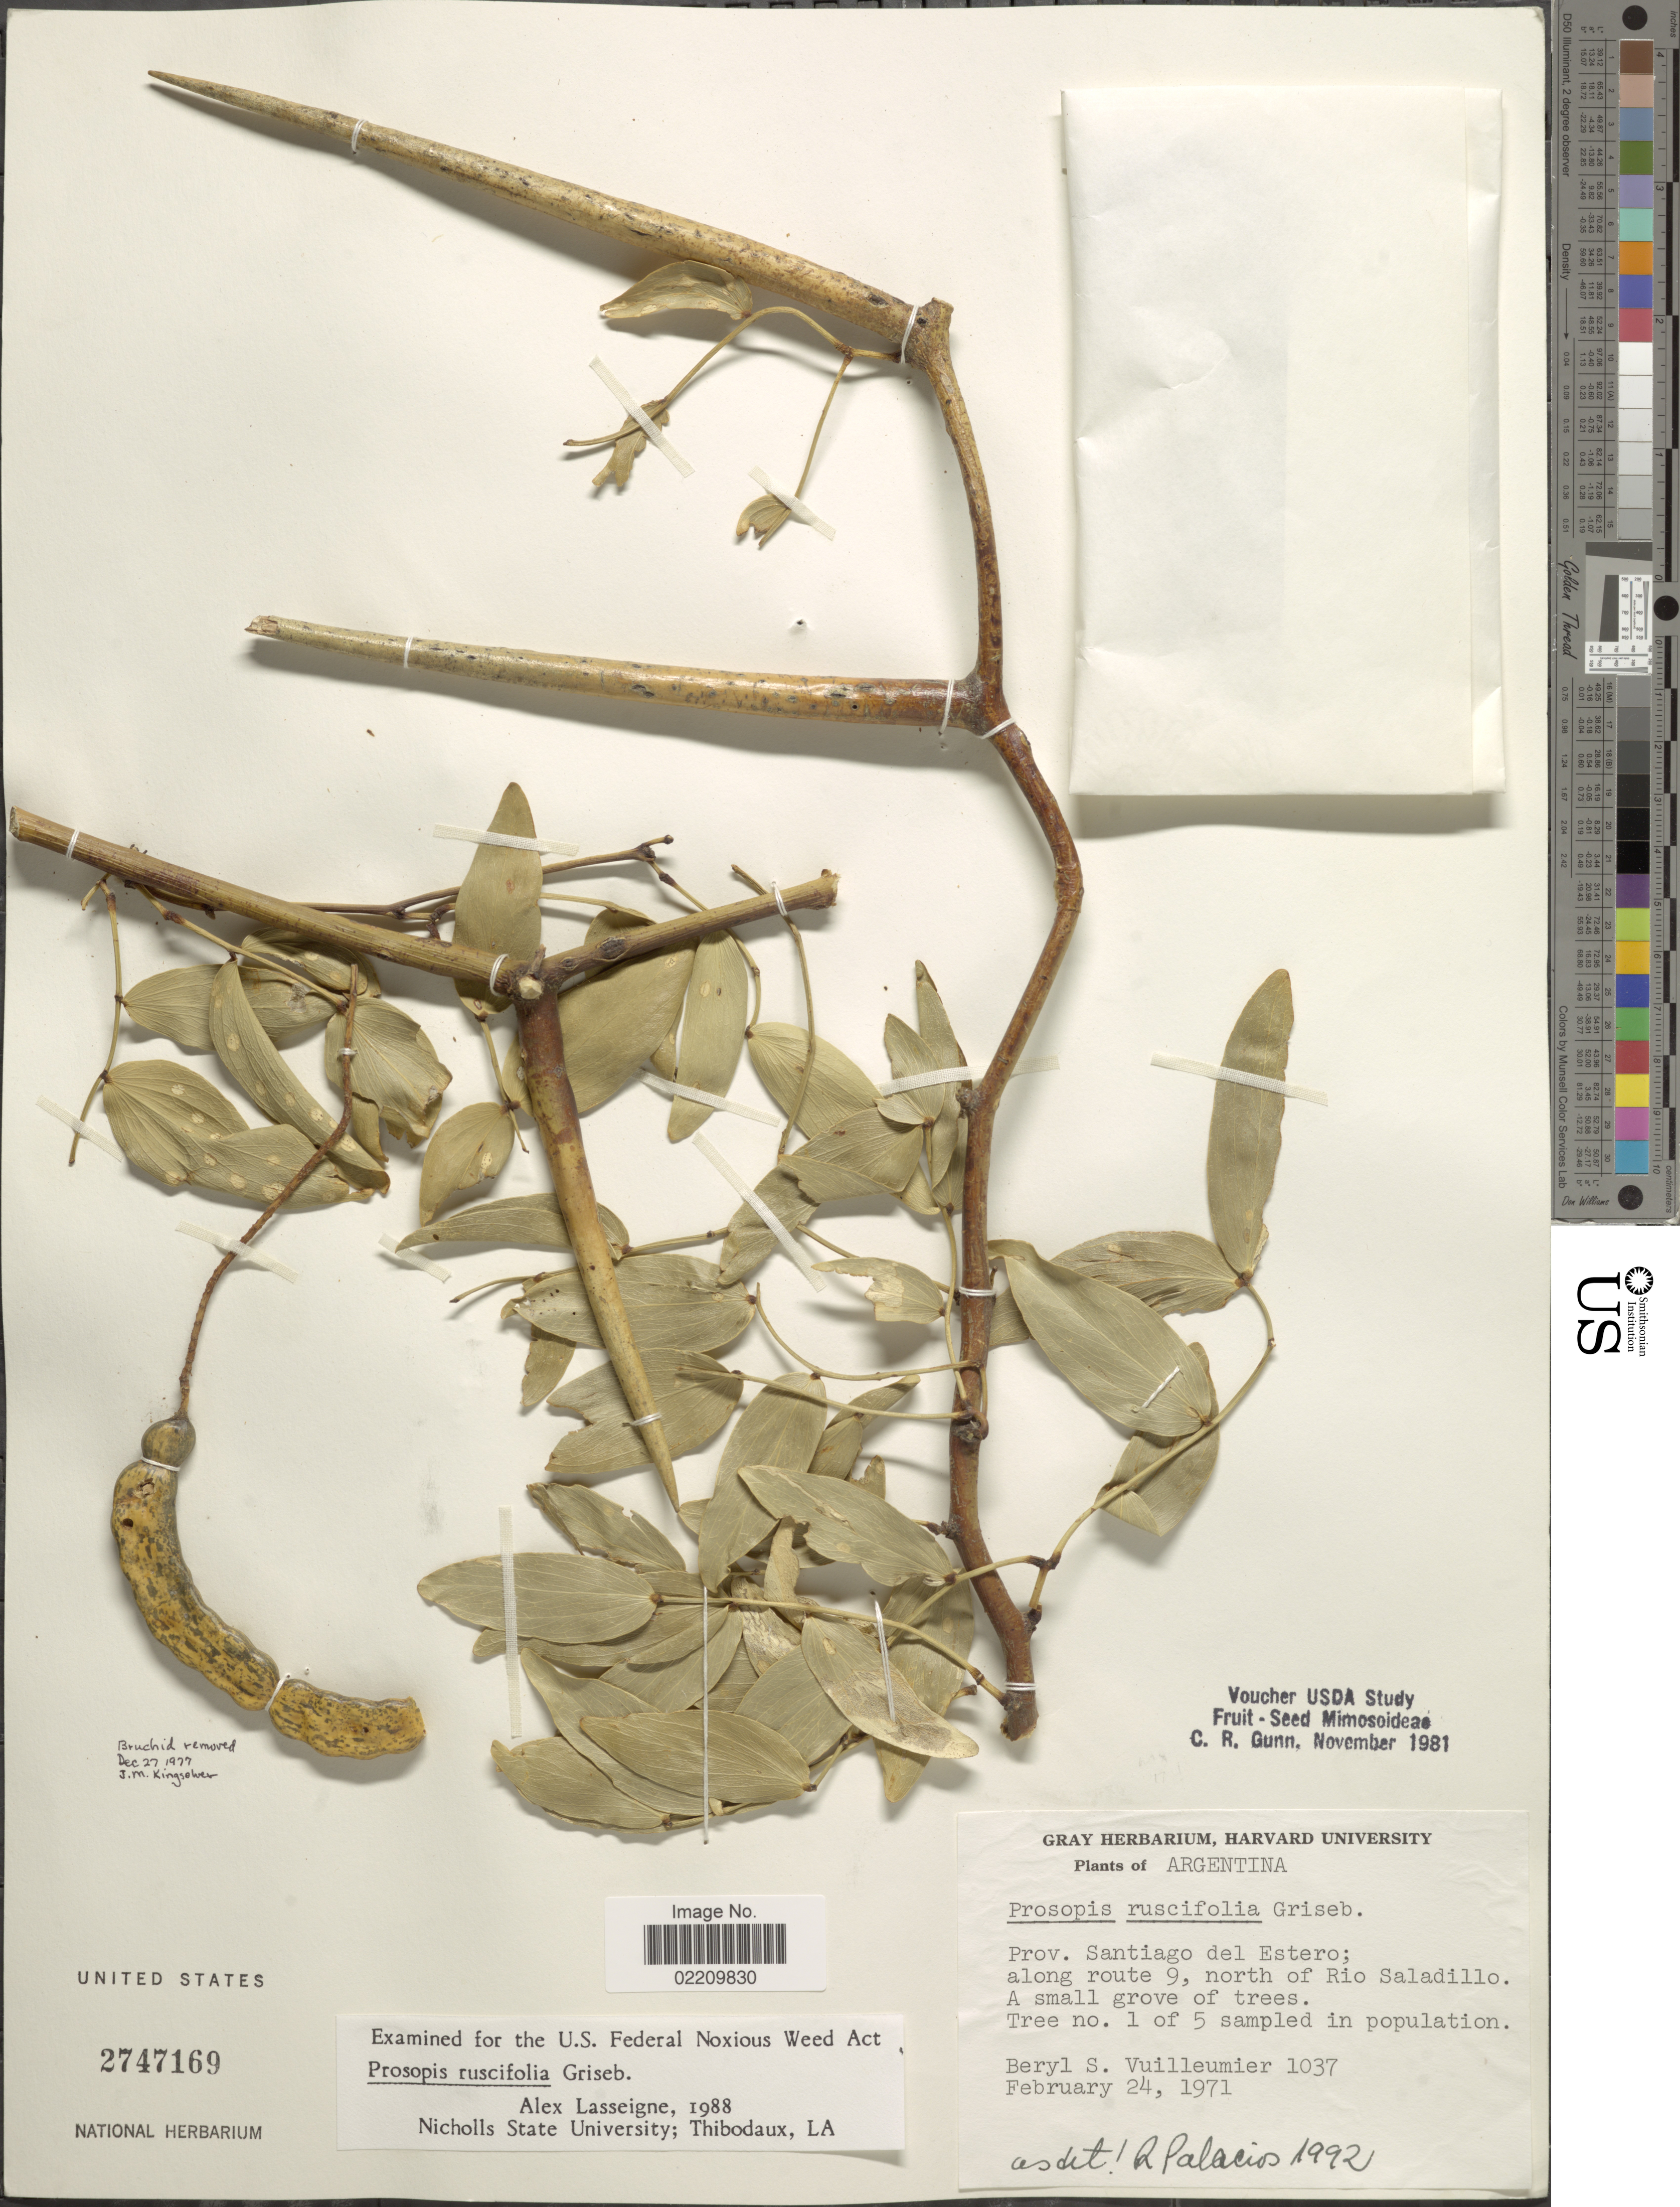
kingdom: Plantae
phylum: Tracheophyta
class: Magnoliopsida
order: Fabales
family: Fabaceae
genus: Neltuma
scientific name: Neltuma ruscifolia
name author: (Griseb.) C. E. Hughes & G.P. Lewis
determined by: Strong, Mark T., (BOT), Smithsonian Institution - National Museum of Natural History (UNITED STATES)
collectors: B. Vuilleumier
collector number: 1037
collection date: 1971-02-24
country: Argentina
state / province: Santiago del Estero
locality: Prov. Santiago del Estero; along route 9, north of Rio Saladillo.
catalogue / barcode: US 2747169